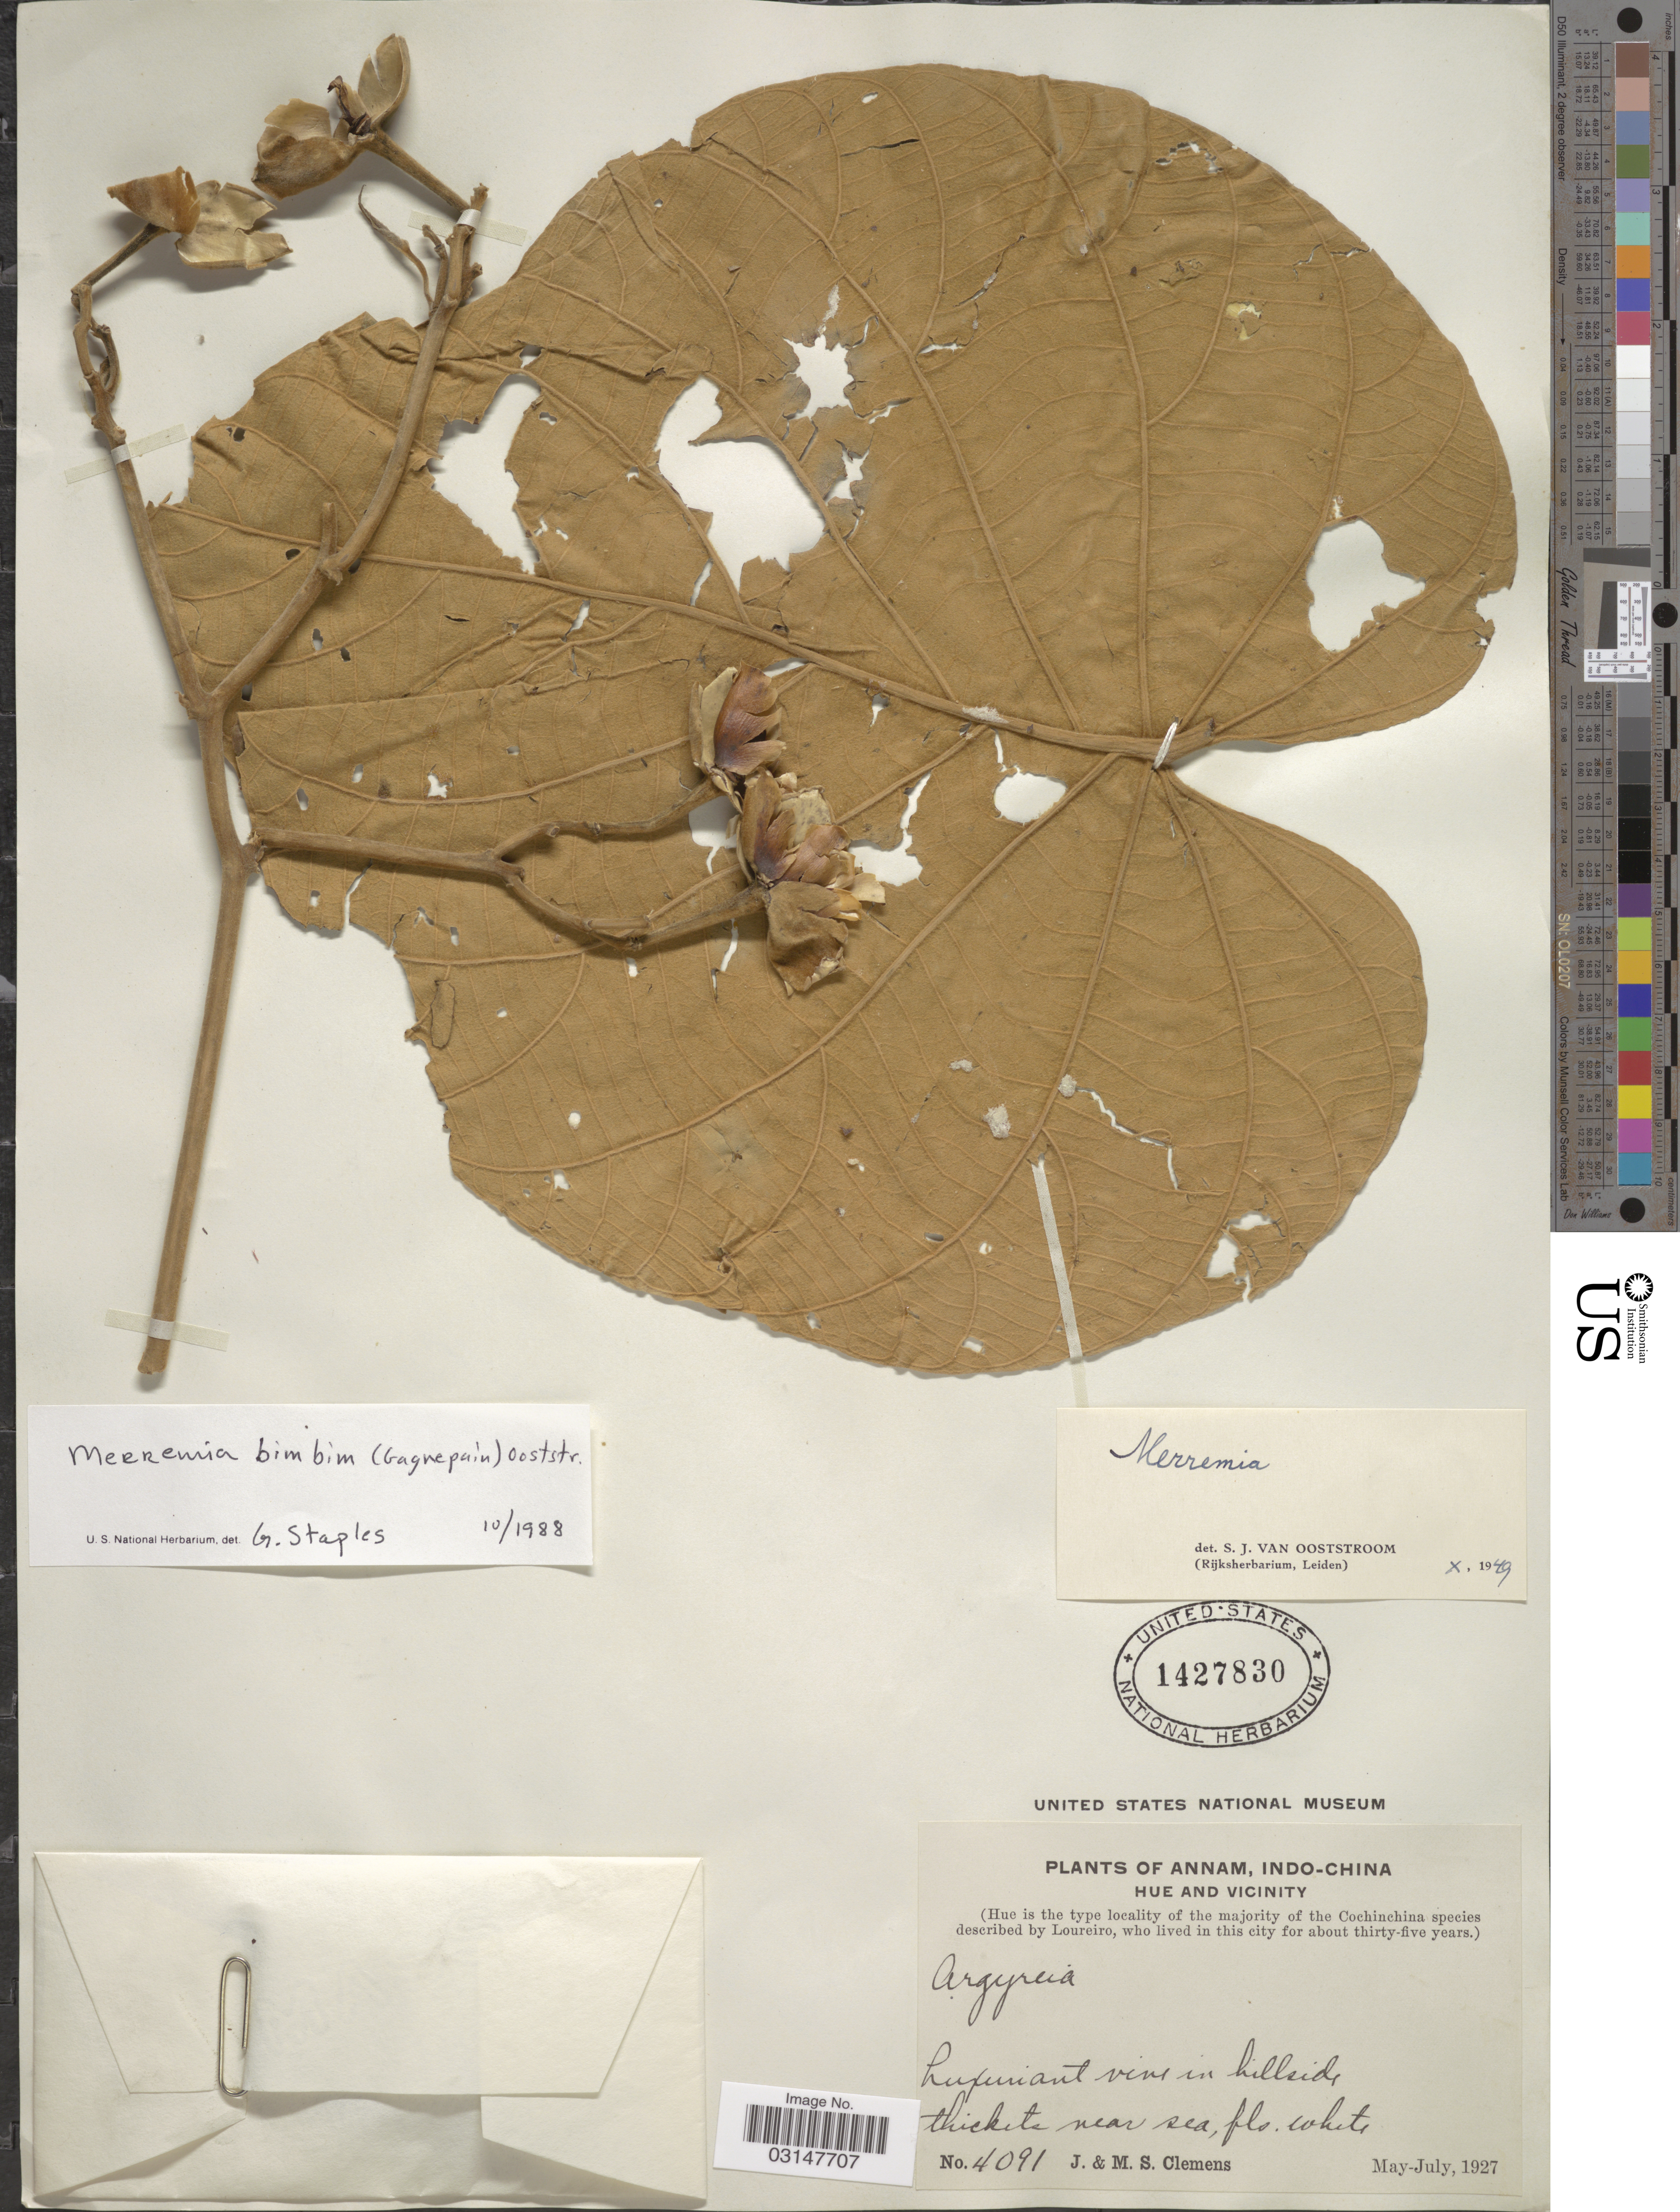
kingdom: Plantae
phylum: Tracheophyta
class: Magnoliopsida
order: Solanales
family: Convolvulaceae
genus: Decalobanthus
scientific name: Decalobanthus bimbim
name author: (Gagnep.) A. R. Simões & Staples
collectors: J. Clemens & M. S. Clemens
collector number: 4091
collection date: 1927-05/1927-07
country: Vietnam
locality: Annam, Indo-China. Hue and vicinity.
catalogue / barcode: US 1427830